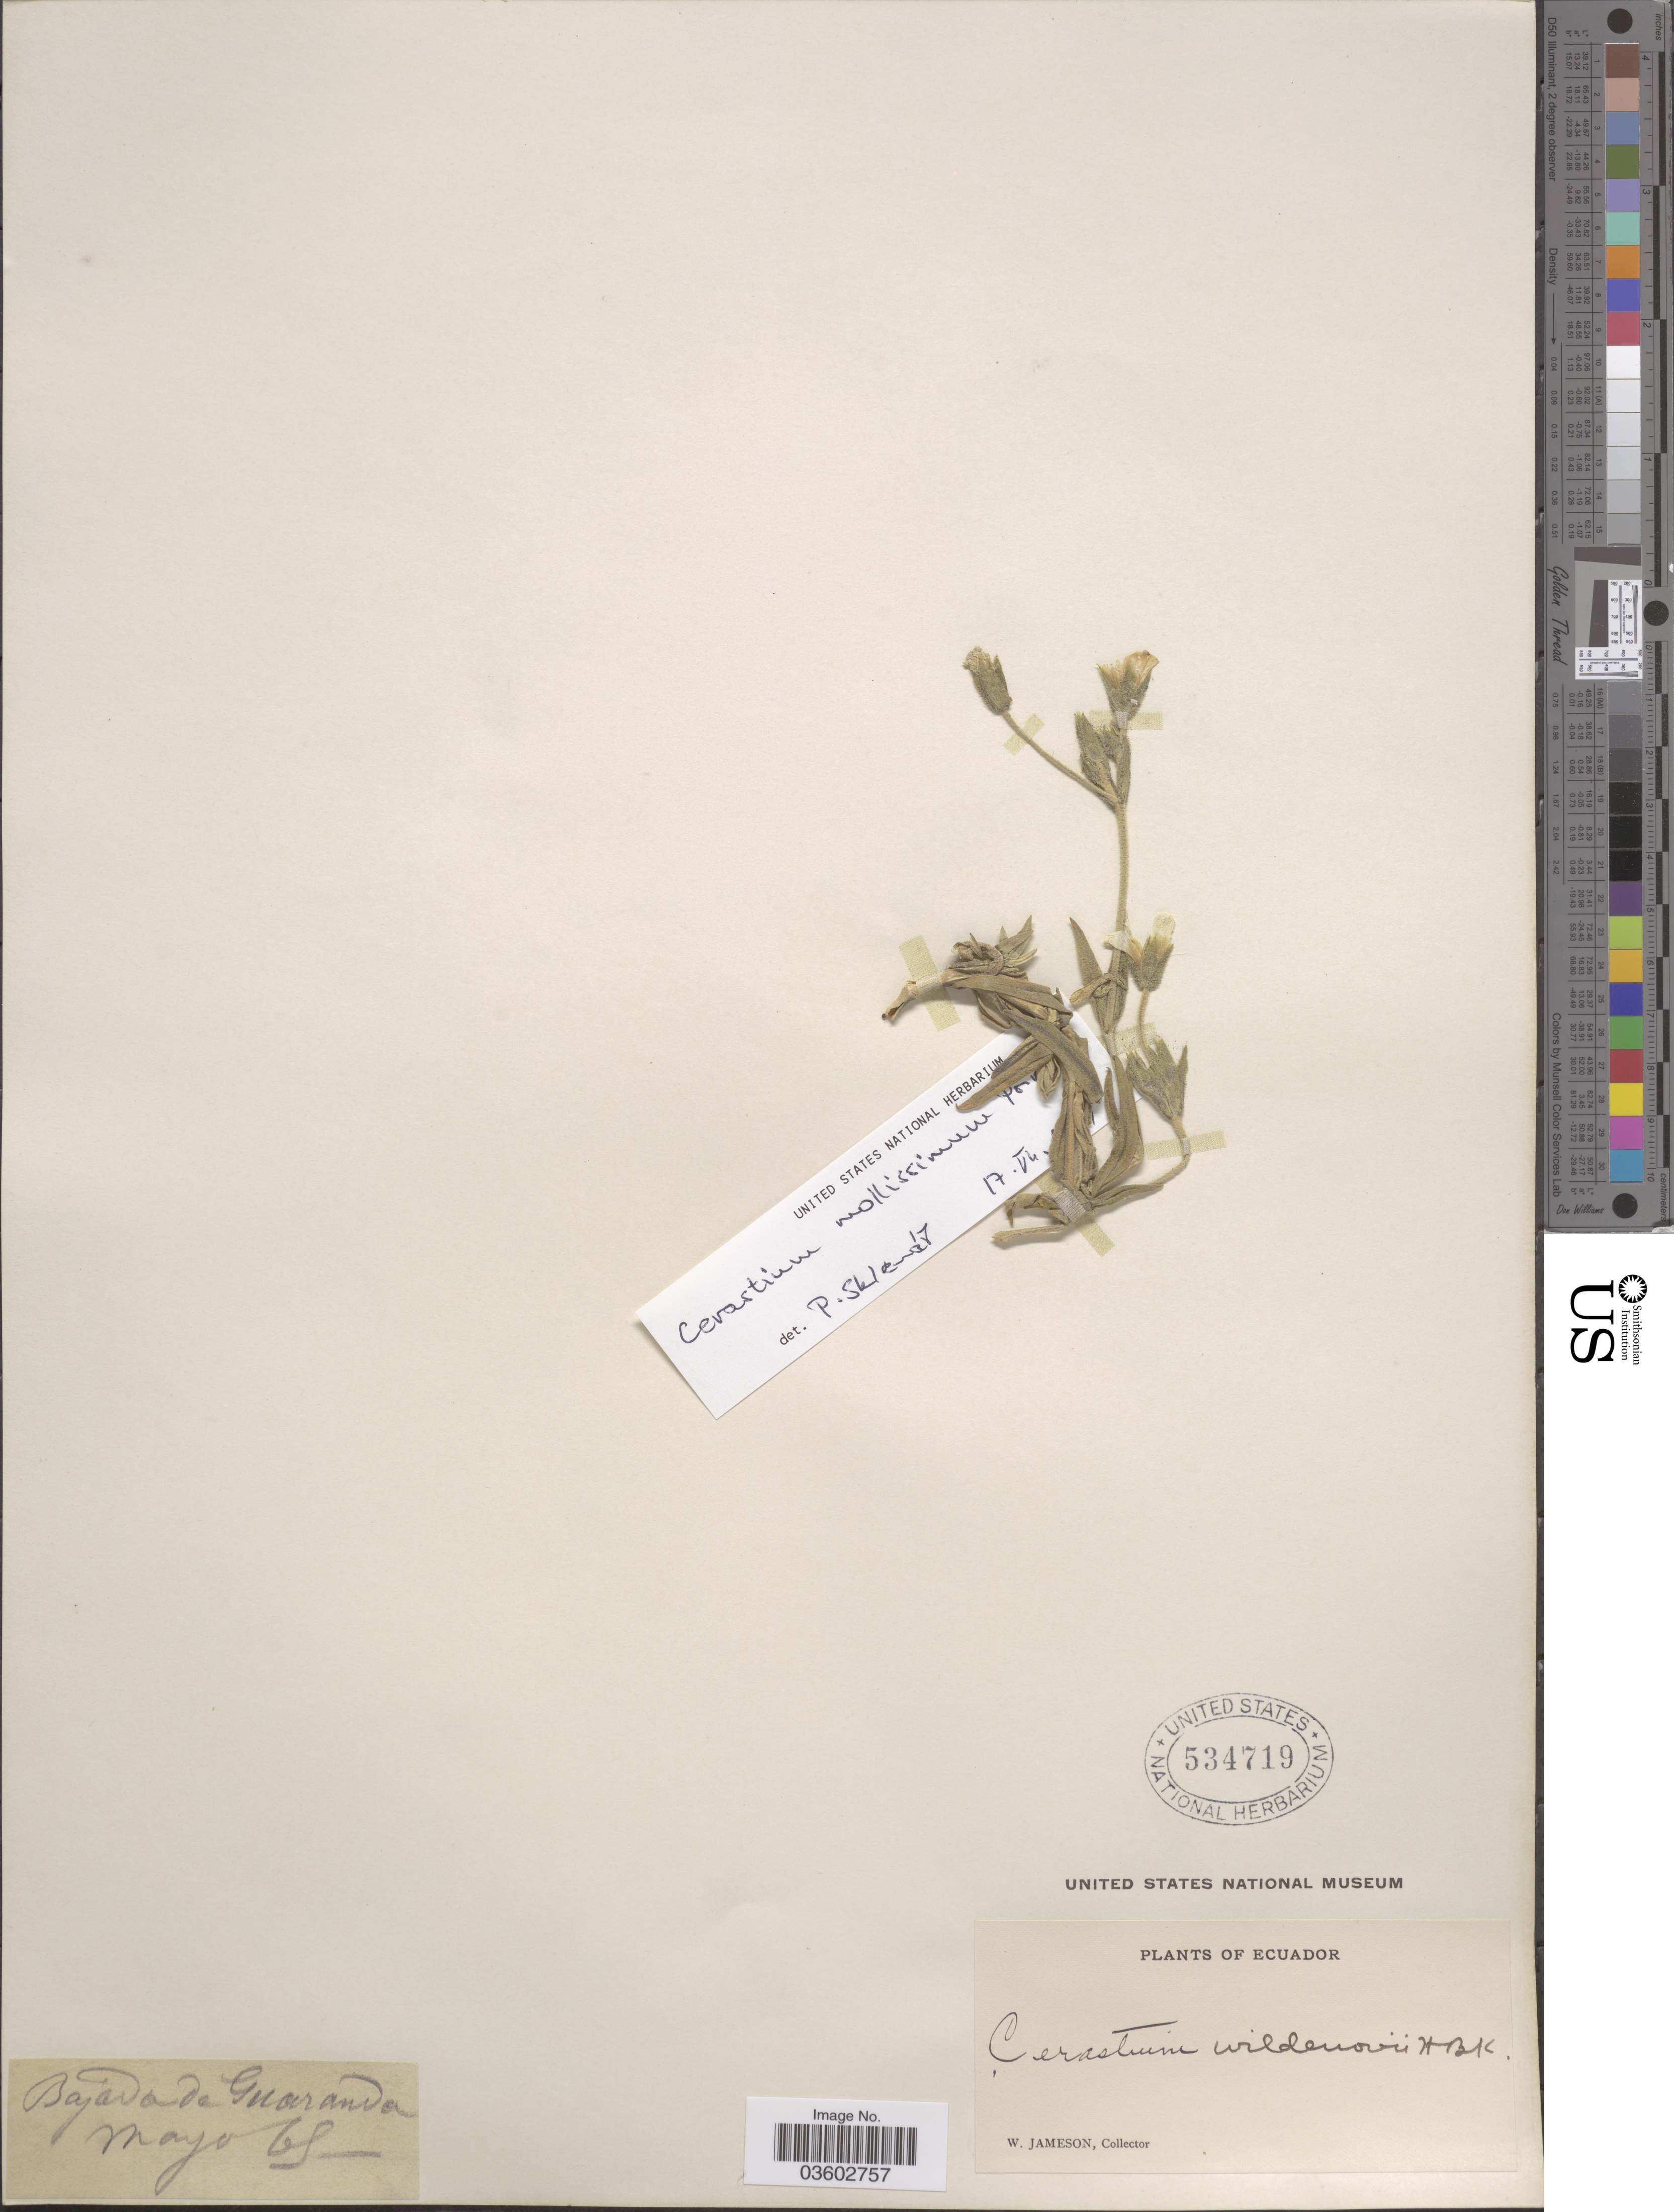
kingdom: Plantae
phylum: Tracheophyta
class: Magnoliopsida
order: Caryophyllales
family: Caryophyllaceae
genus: Cerastium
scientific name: Cerastium willdenowii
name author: Kunth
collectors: W. Jameson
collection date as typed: Transcribed d/m/y: /5/69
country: Ecuador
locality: Bajada de Guaranda.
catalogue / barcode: US 534719